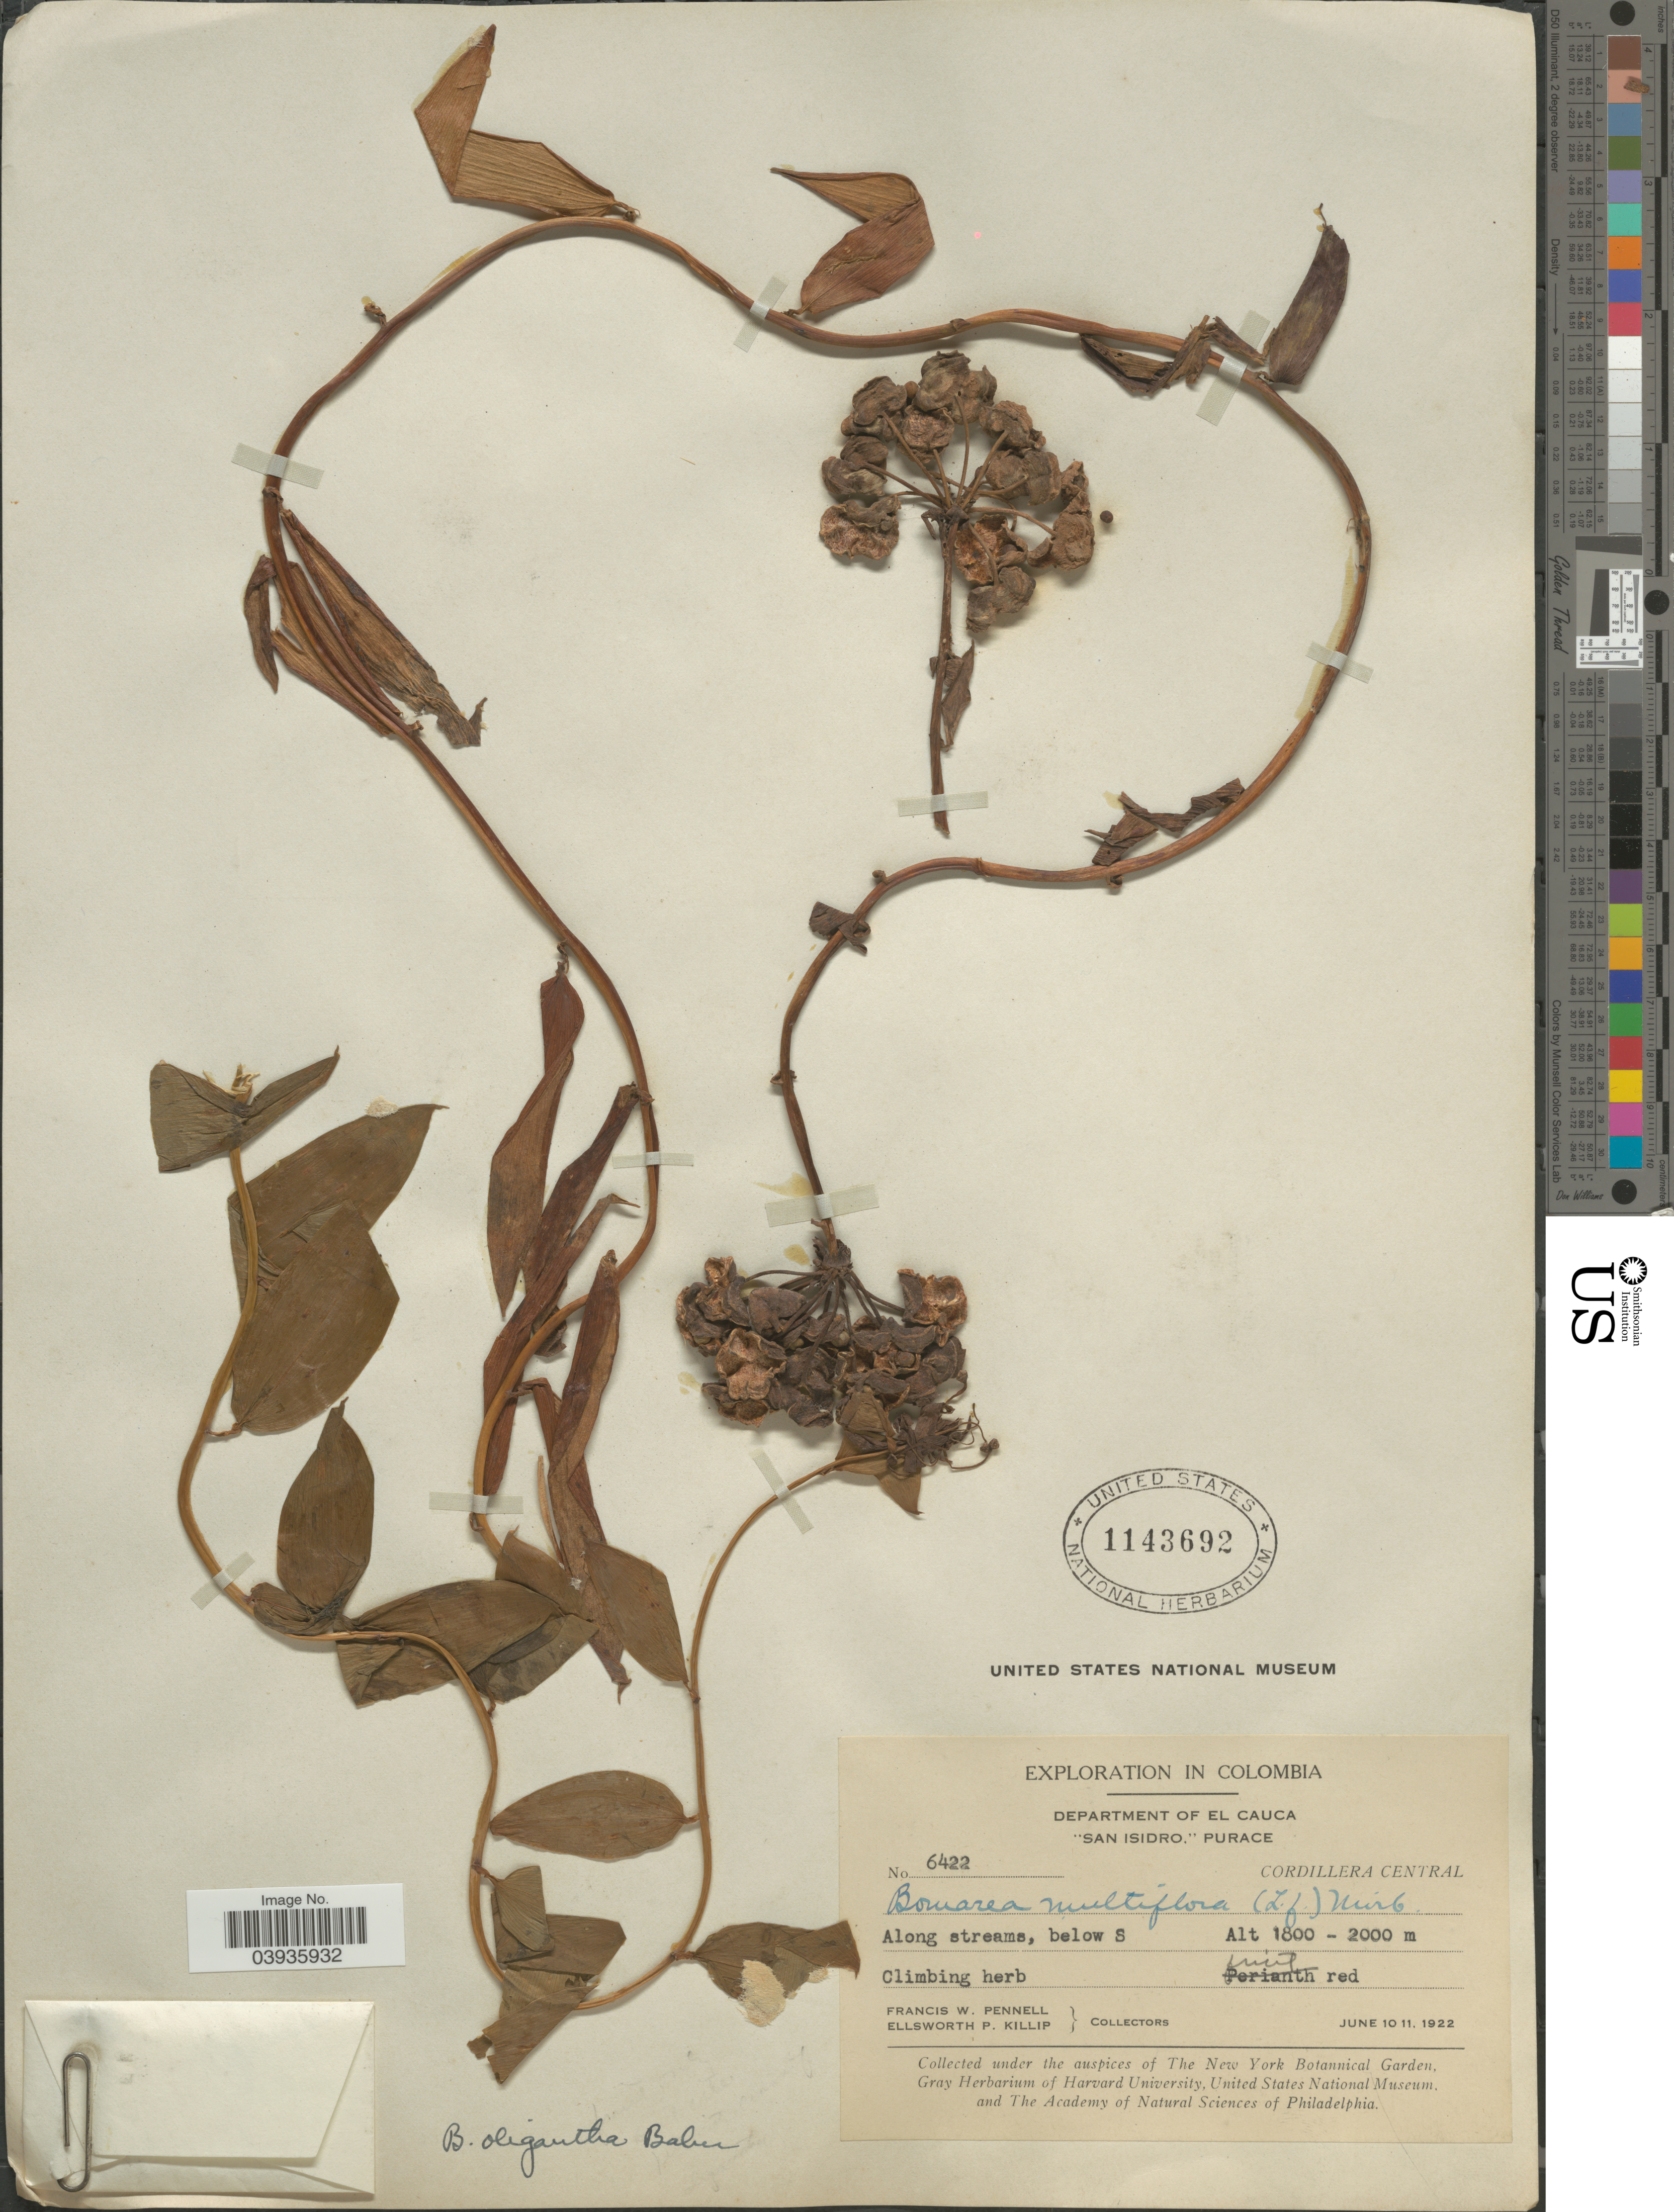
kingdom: Plantae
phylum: Tracheophyta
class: Liliopsida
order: Liliales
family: Alstroemeriaceae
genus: Bomarea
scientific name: Bomarea oligantha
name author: Baker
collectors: F. W. Pennell & E. P. Killip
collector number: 6422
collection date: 1922-06-10/1922-06-11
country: Colombia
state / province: Cauca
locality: Department of El Cauca. "San Isidro," Purace. Cordillera Central.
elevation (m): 1800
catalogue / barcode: US 1143692